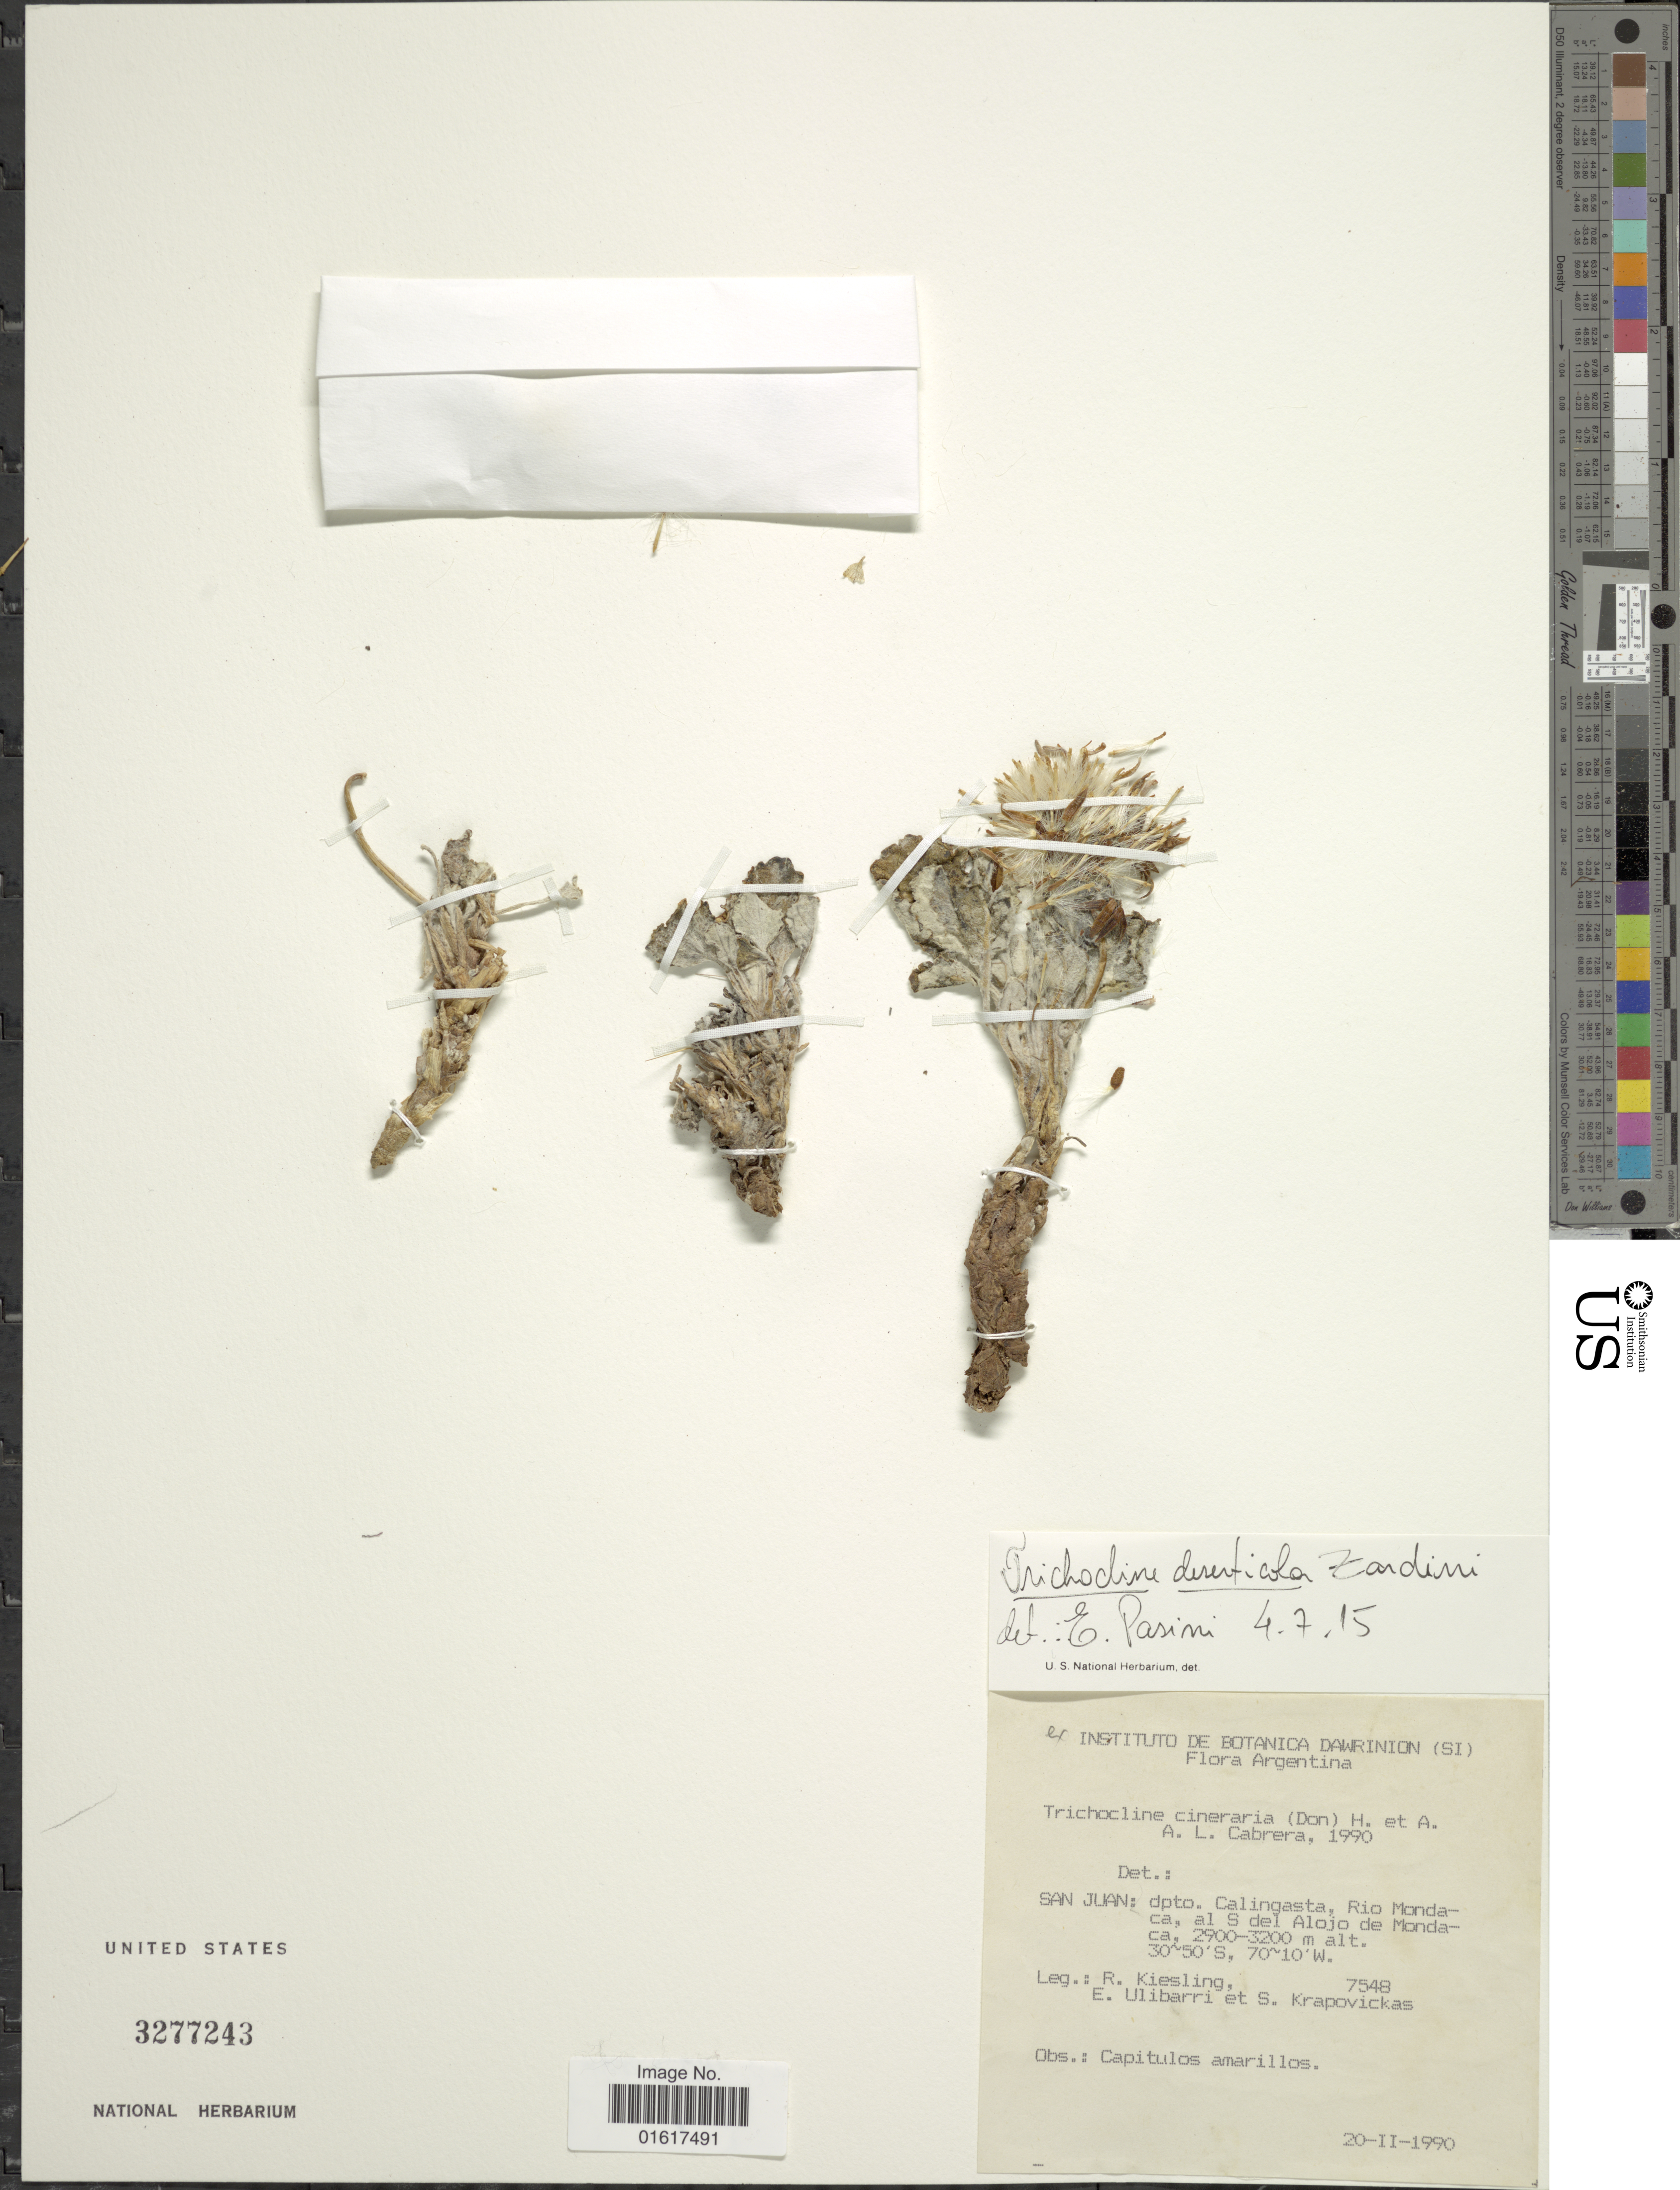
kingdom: Plantae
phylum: Tracheophyta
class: Magnoliopsida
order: Asterales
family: Asteraceae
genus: Trichocline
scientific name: Trichocline deserticola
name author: Zardini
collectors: R. Kiesling, E. Ulibarri & S. Krapovickas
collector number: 7548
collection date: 1990-02-20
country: Argentina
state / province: San Juan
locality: Dpto. Calingasta, Rio Mondaca, al S del Alojo de Mondaca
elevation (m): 2900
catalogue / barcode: US 3277243